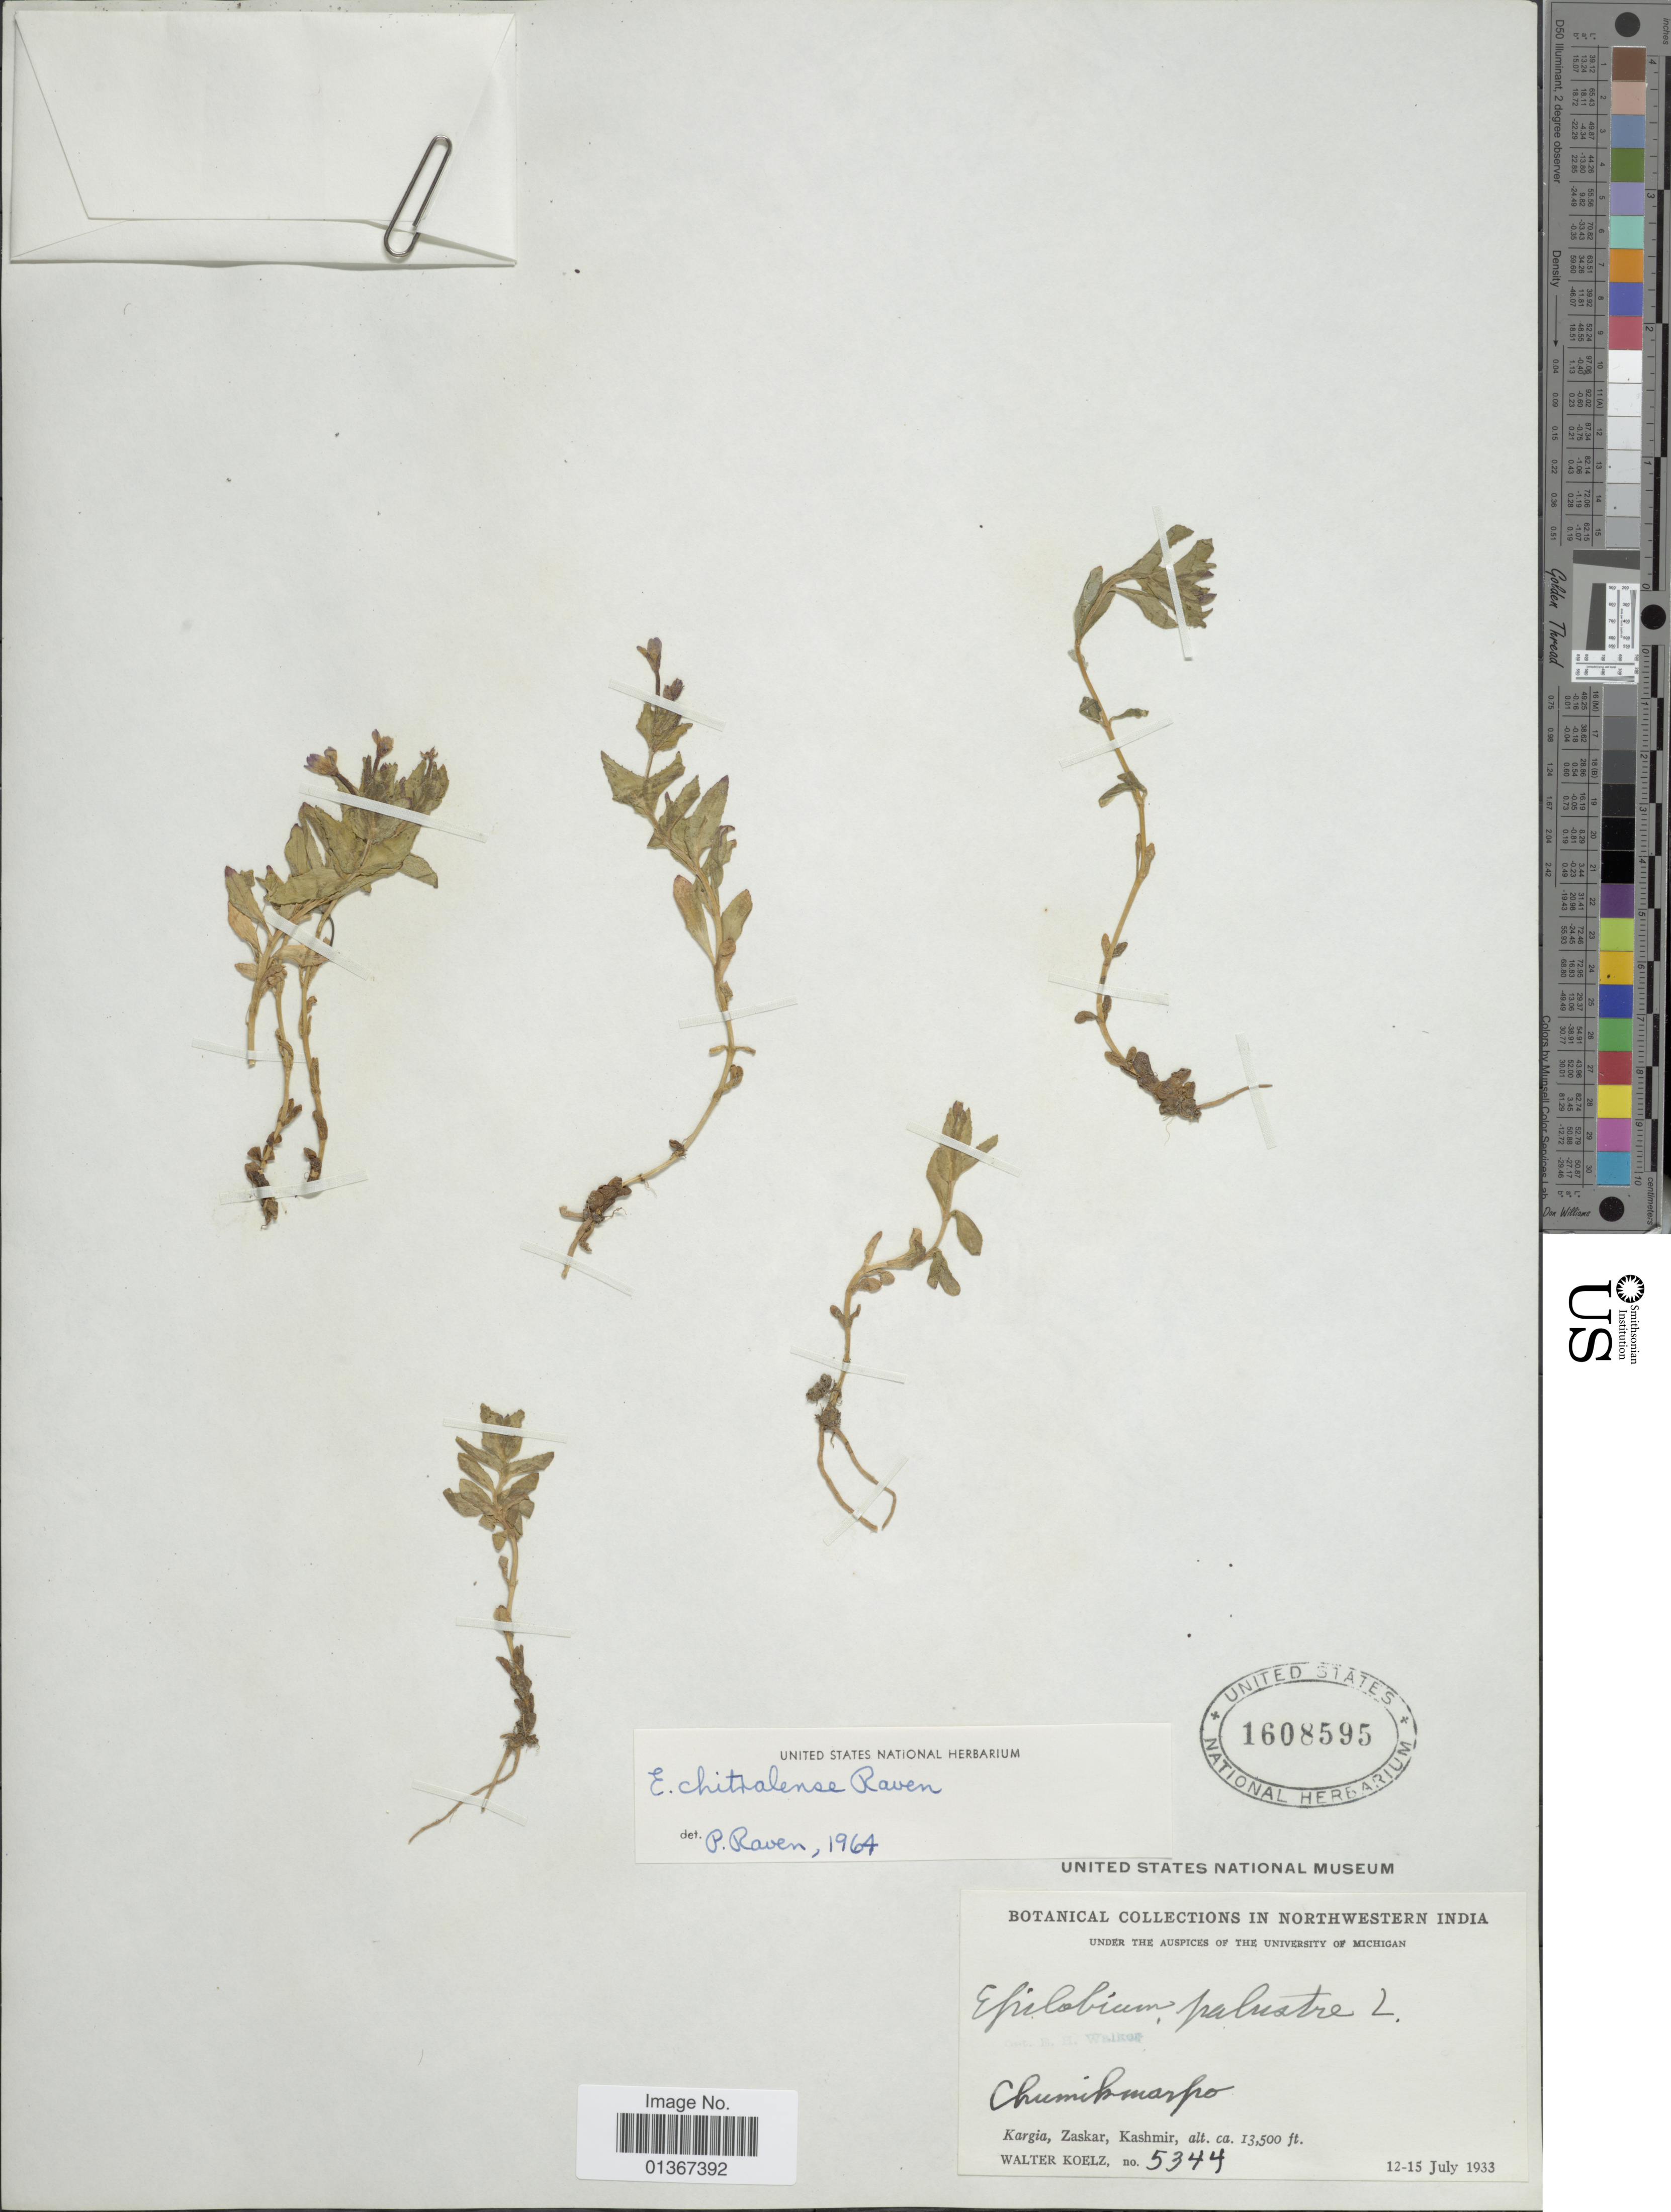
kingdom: Plantae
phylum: Tracheophyta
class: Magnoliopsida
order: Myrtales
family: Onagraceae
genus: Epilobium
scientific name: Epilobium chitralense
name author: P.H. Raven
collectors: W. N. Koelz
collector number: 5344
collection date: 1933-07-12/1933-07-17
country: India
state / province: Jammu and Kashmir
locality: Chumikmarpo. Kargia, Zaskar, Kashmir.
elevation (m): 4115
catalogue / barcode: US 1608595